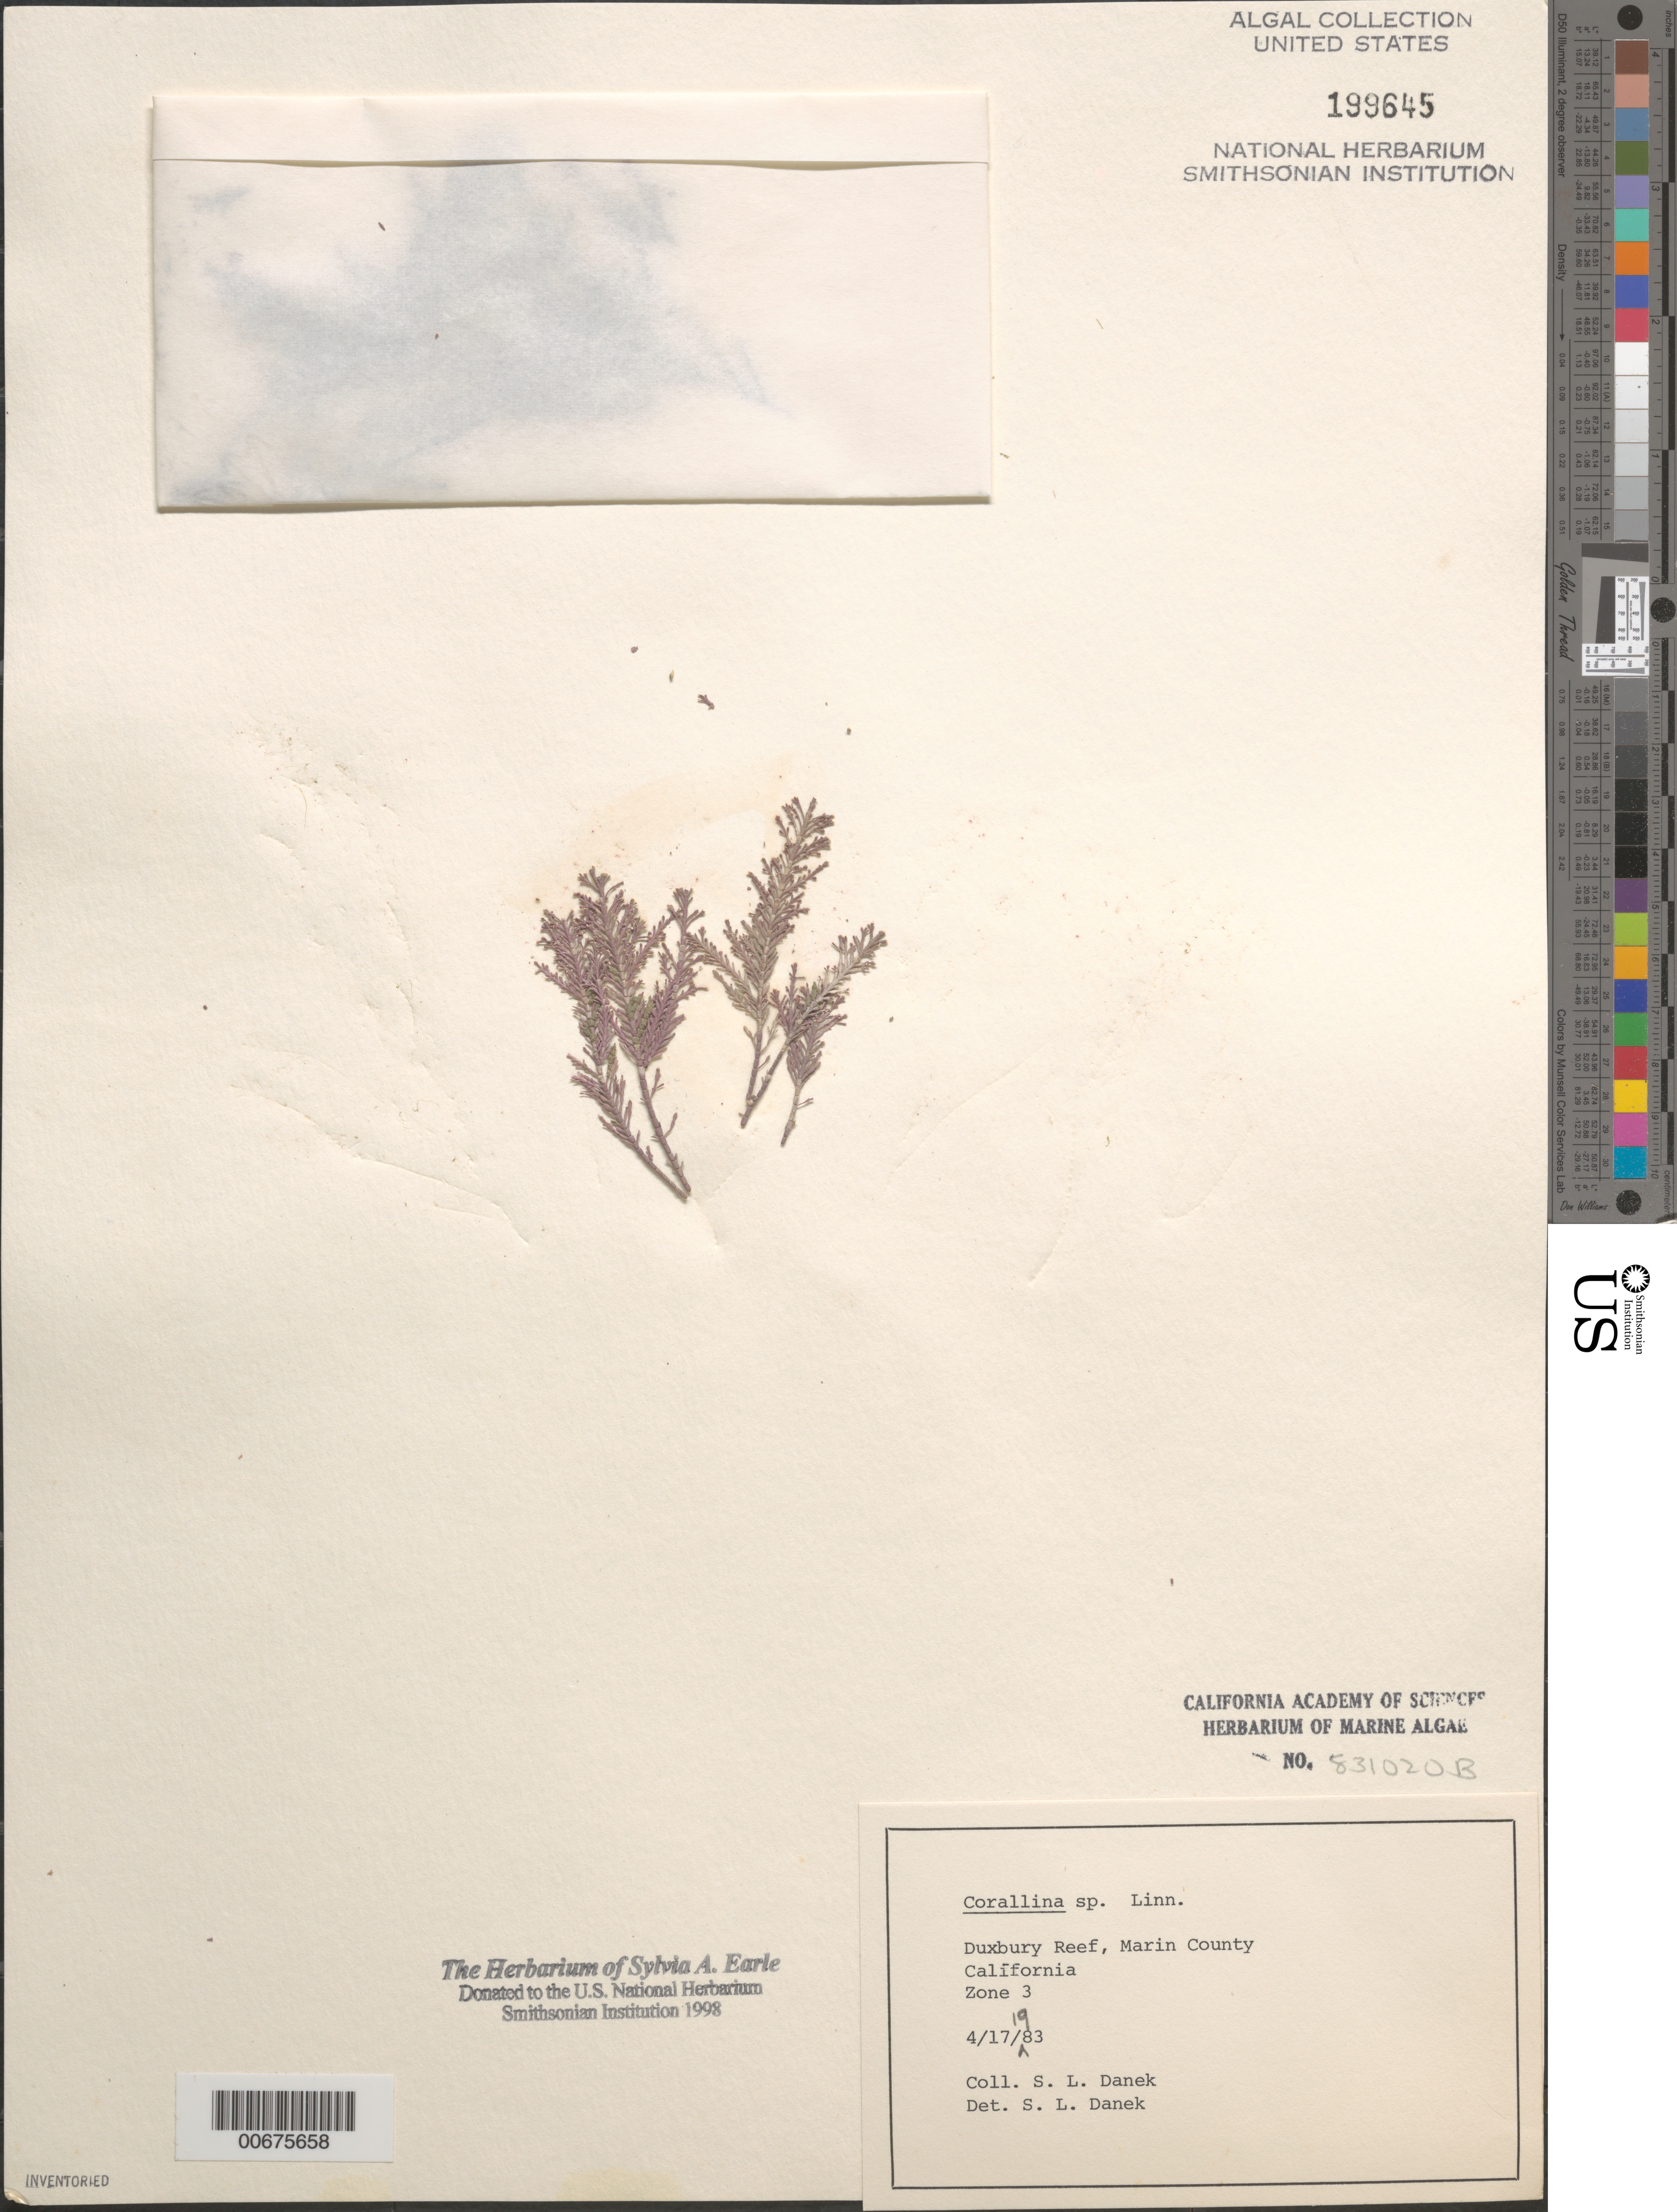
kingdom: Plantae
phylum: Rhodophyta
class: Florideophyceae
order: Corallinales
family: Corallinaceae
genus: Corallina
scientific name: Corallina sp.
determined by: Danek, S. L.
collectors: S. Danek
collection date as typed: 17 Apr 1983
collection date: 1983-04-17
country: United States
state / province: California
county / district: Marin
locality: Duxbury Reef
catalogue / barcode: US 199645